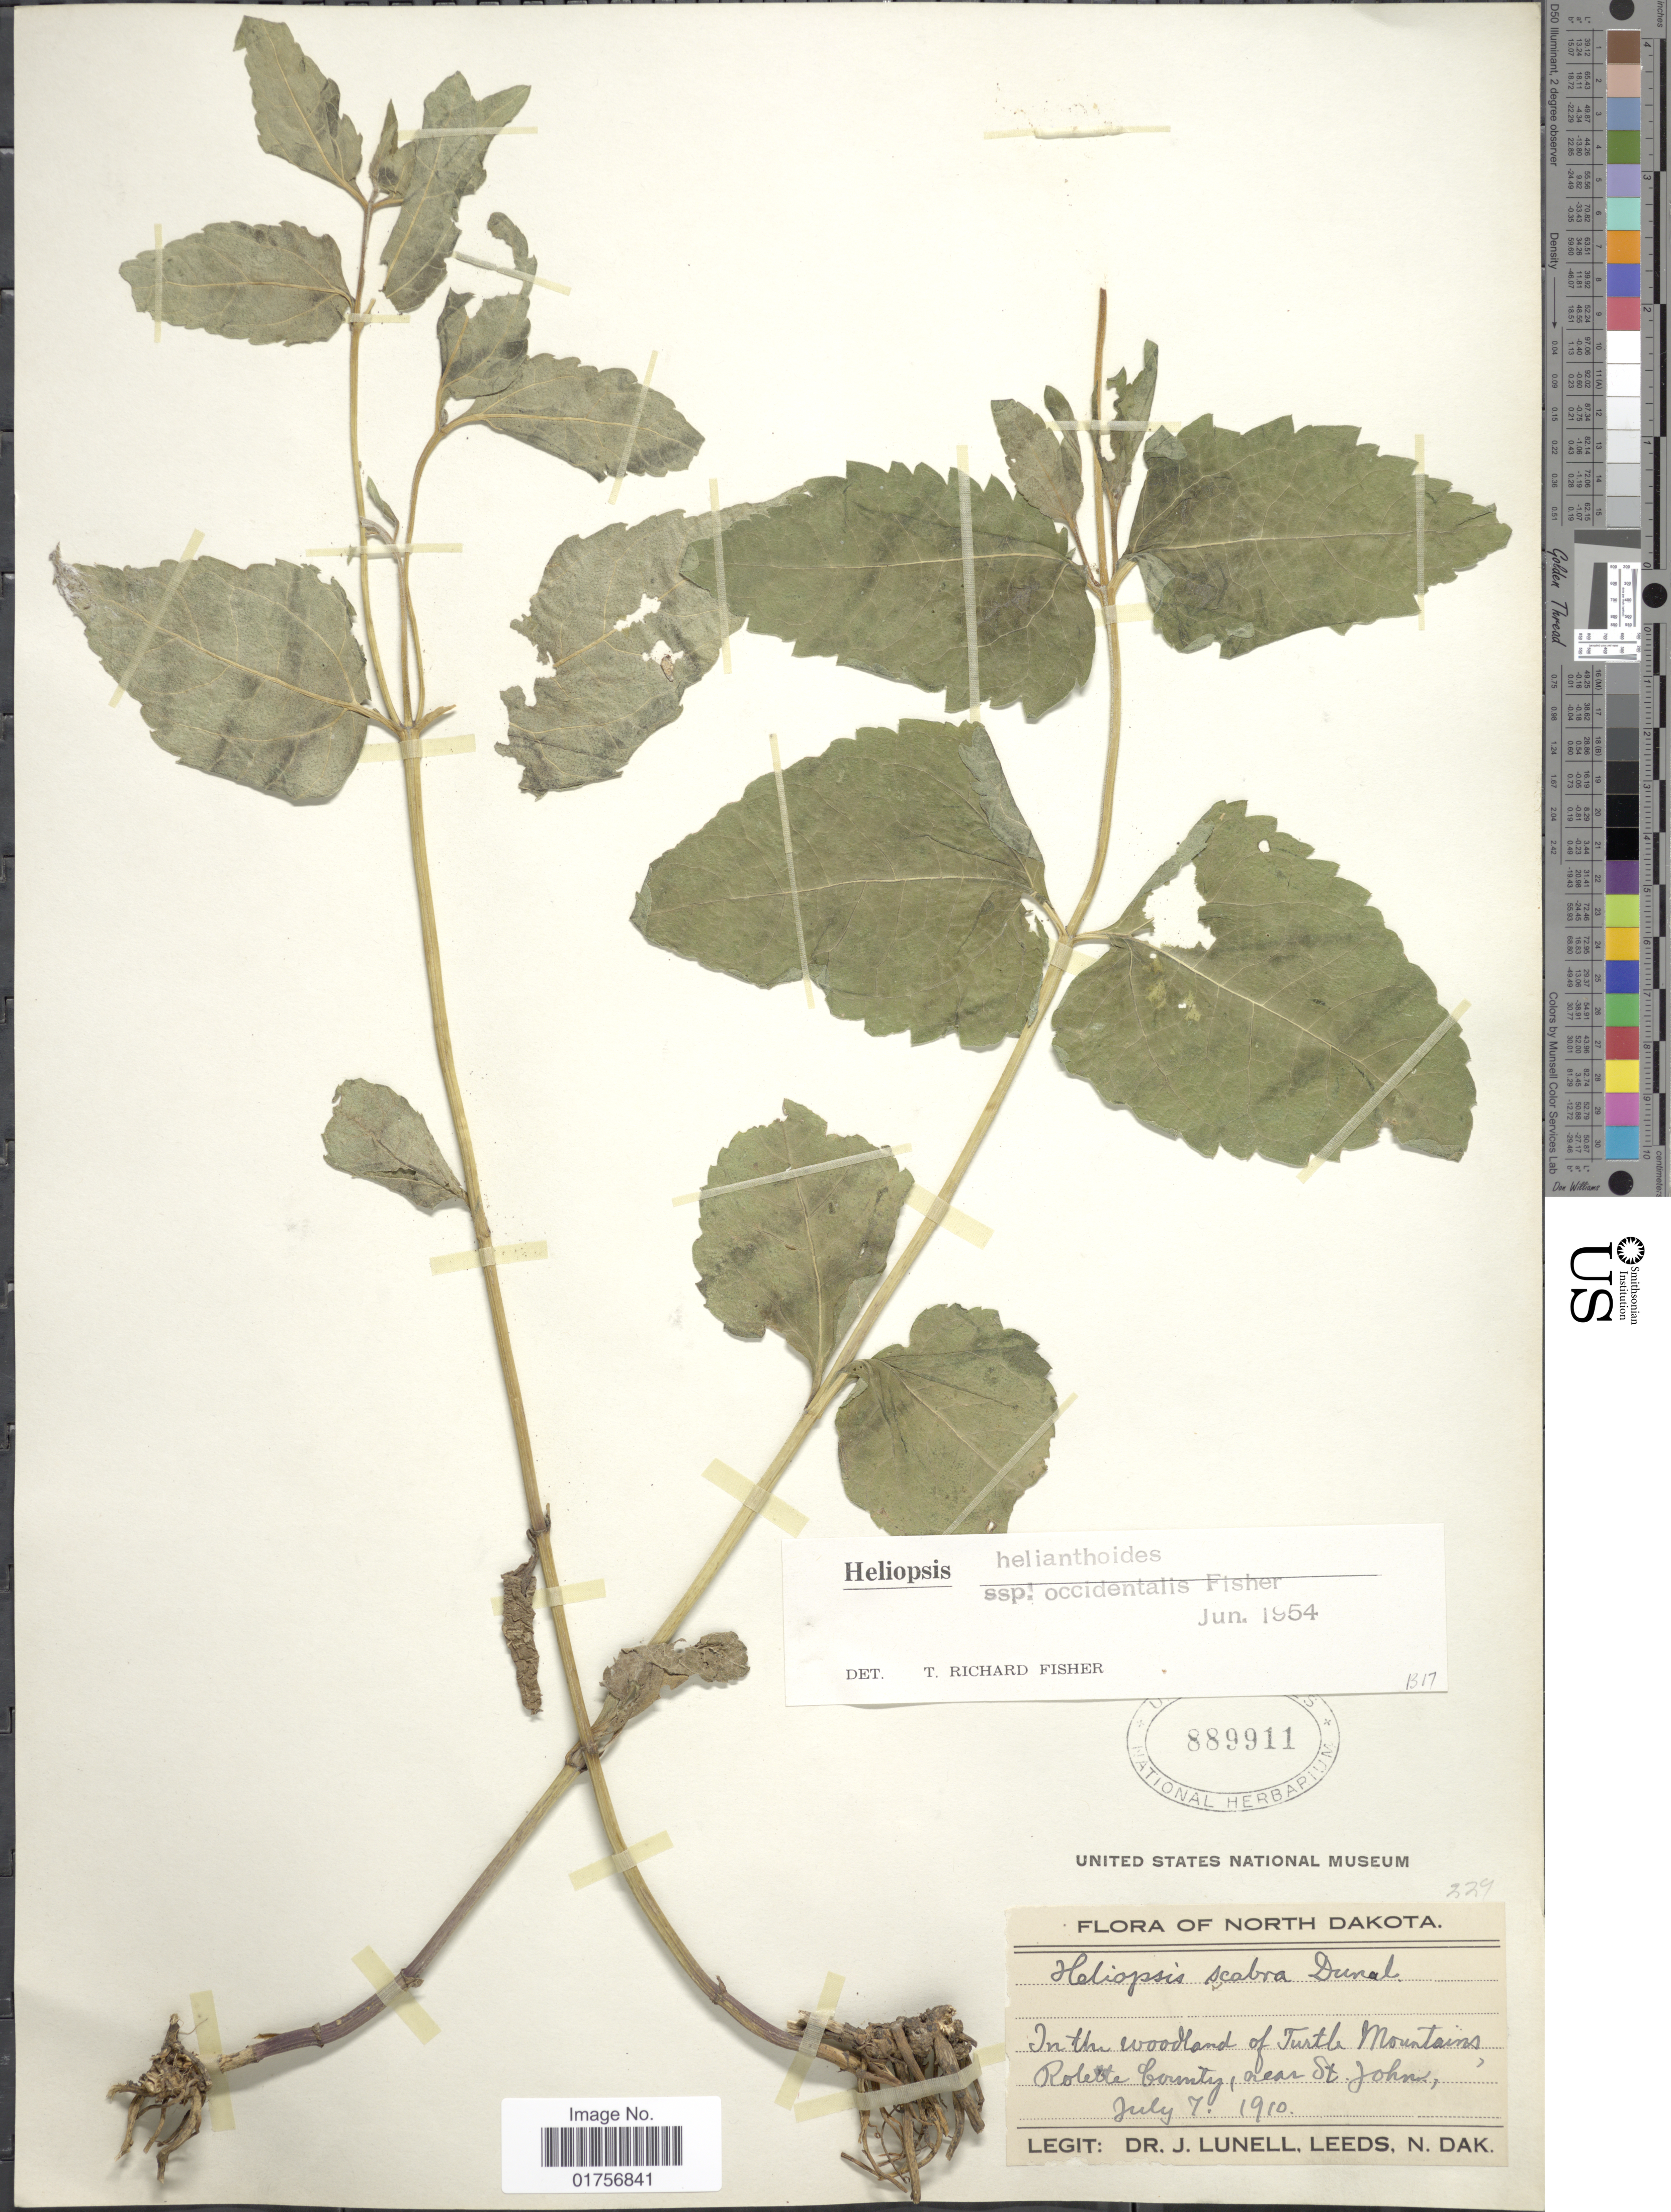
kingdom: Plantae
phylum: Tracheophyta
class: Magnoliopsida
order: Asterales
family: Asteraceae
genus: Heliopsis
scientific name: Heliopsis helianthoides subsp. occidentalis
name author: T.R. Fisher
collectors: J. Lunell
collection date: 1910-07-07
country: United States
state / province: North Dakota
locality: In the woodland of Turtle Mountains, Rolette County, near St. John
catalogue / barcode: US 889911